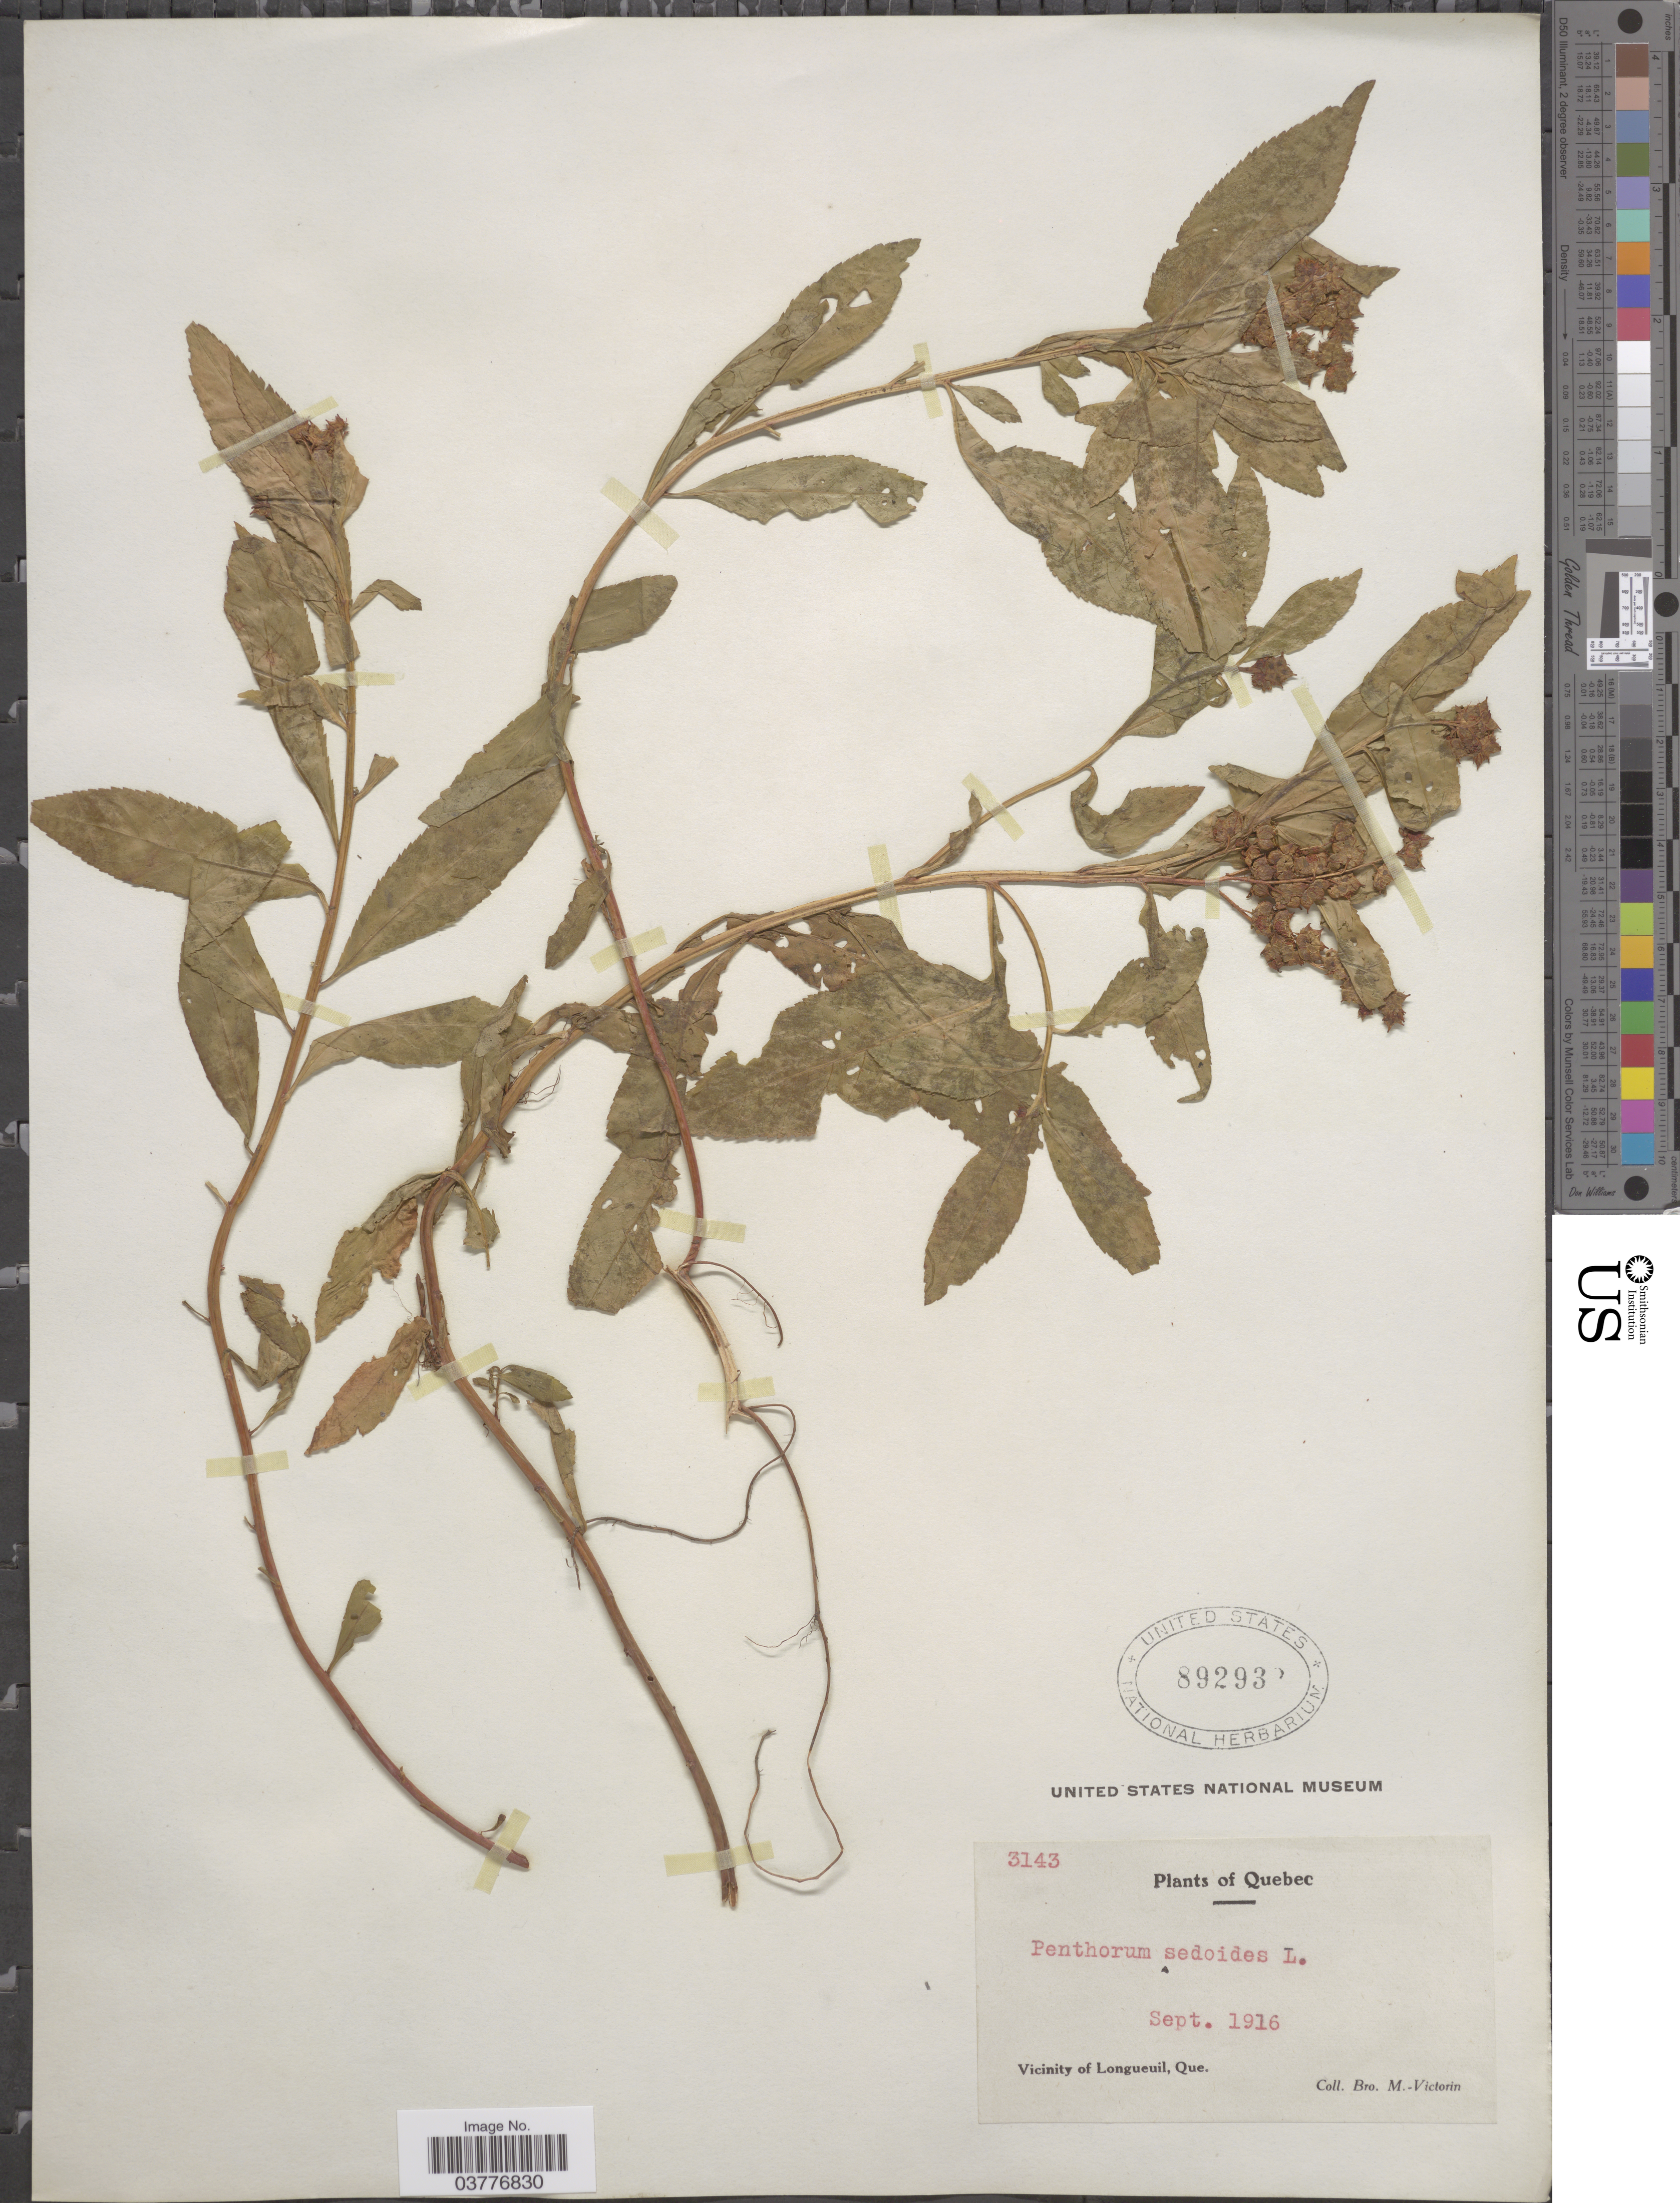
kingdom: Plantae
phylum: Tracheophyta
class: Magnoliopsida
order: Saxifragales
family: Penthoraceae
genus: Penthorum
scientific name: Penthorum sedoides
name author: L.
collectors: Fr. Marie-Victorin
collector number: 3143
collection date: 1916-09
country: Canada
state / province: Quebec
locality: Vicinity of Longueuil.